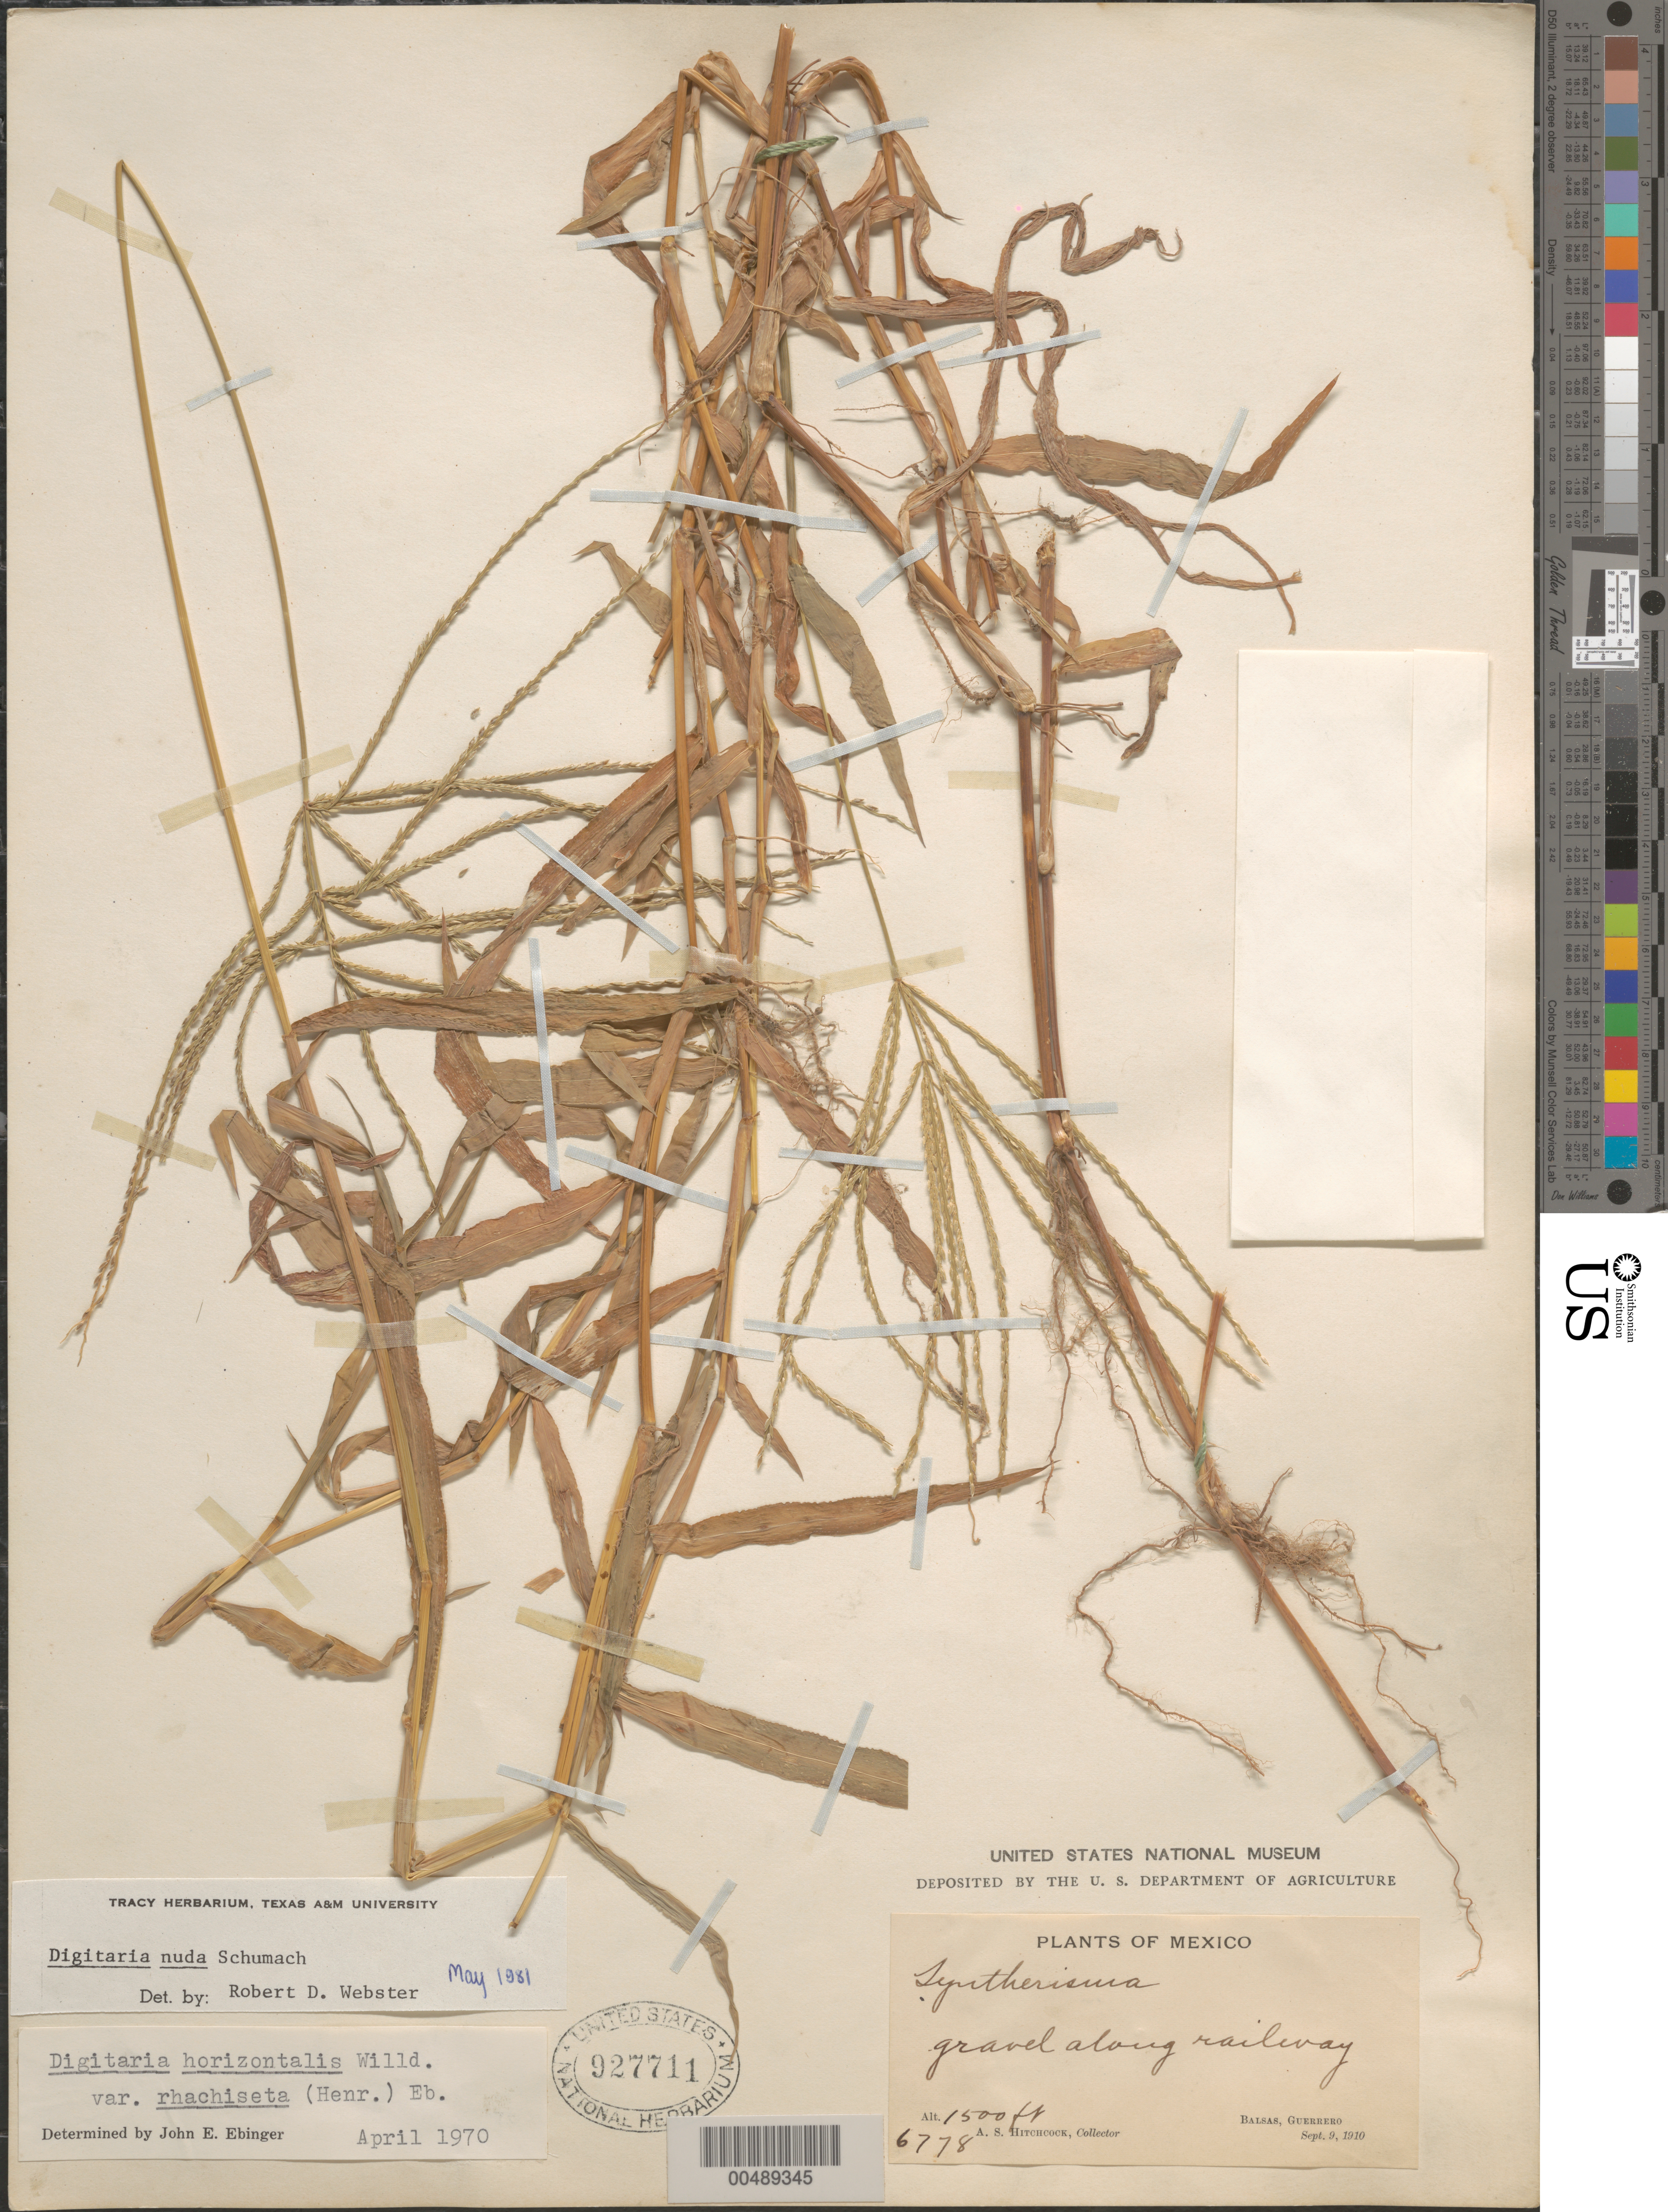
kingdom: Plantae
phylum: Tracheophyta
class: Liliopsida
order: Poales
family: Poaceae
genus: Digitaria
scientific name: Digitaria nuda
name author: Schumach.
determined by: Webster, Robert D.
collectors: A. S. Hitchcock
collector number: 6778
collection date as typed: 9 Sep 1910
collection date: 1910-09-09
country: Mexico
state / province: Guerrero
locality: Balsas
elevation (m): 457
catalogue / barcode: US 927711